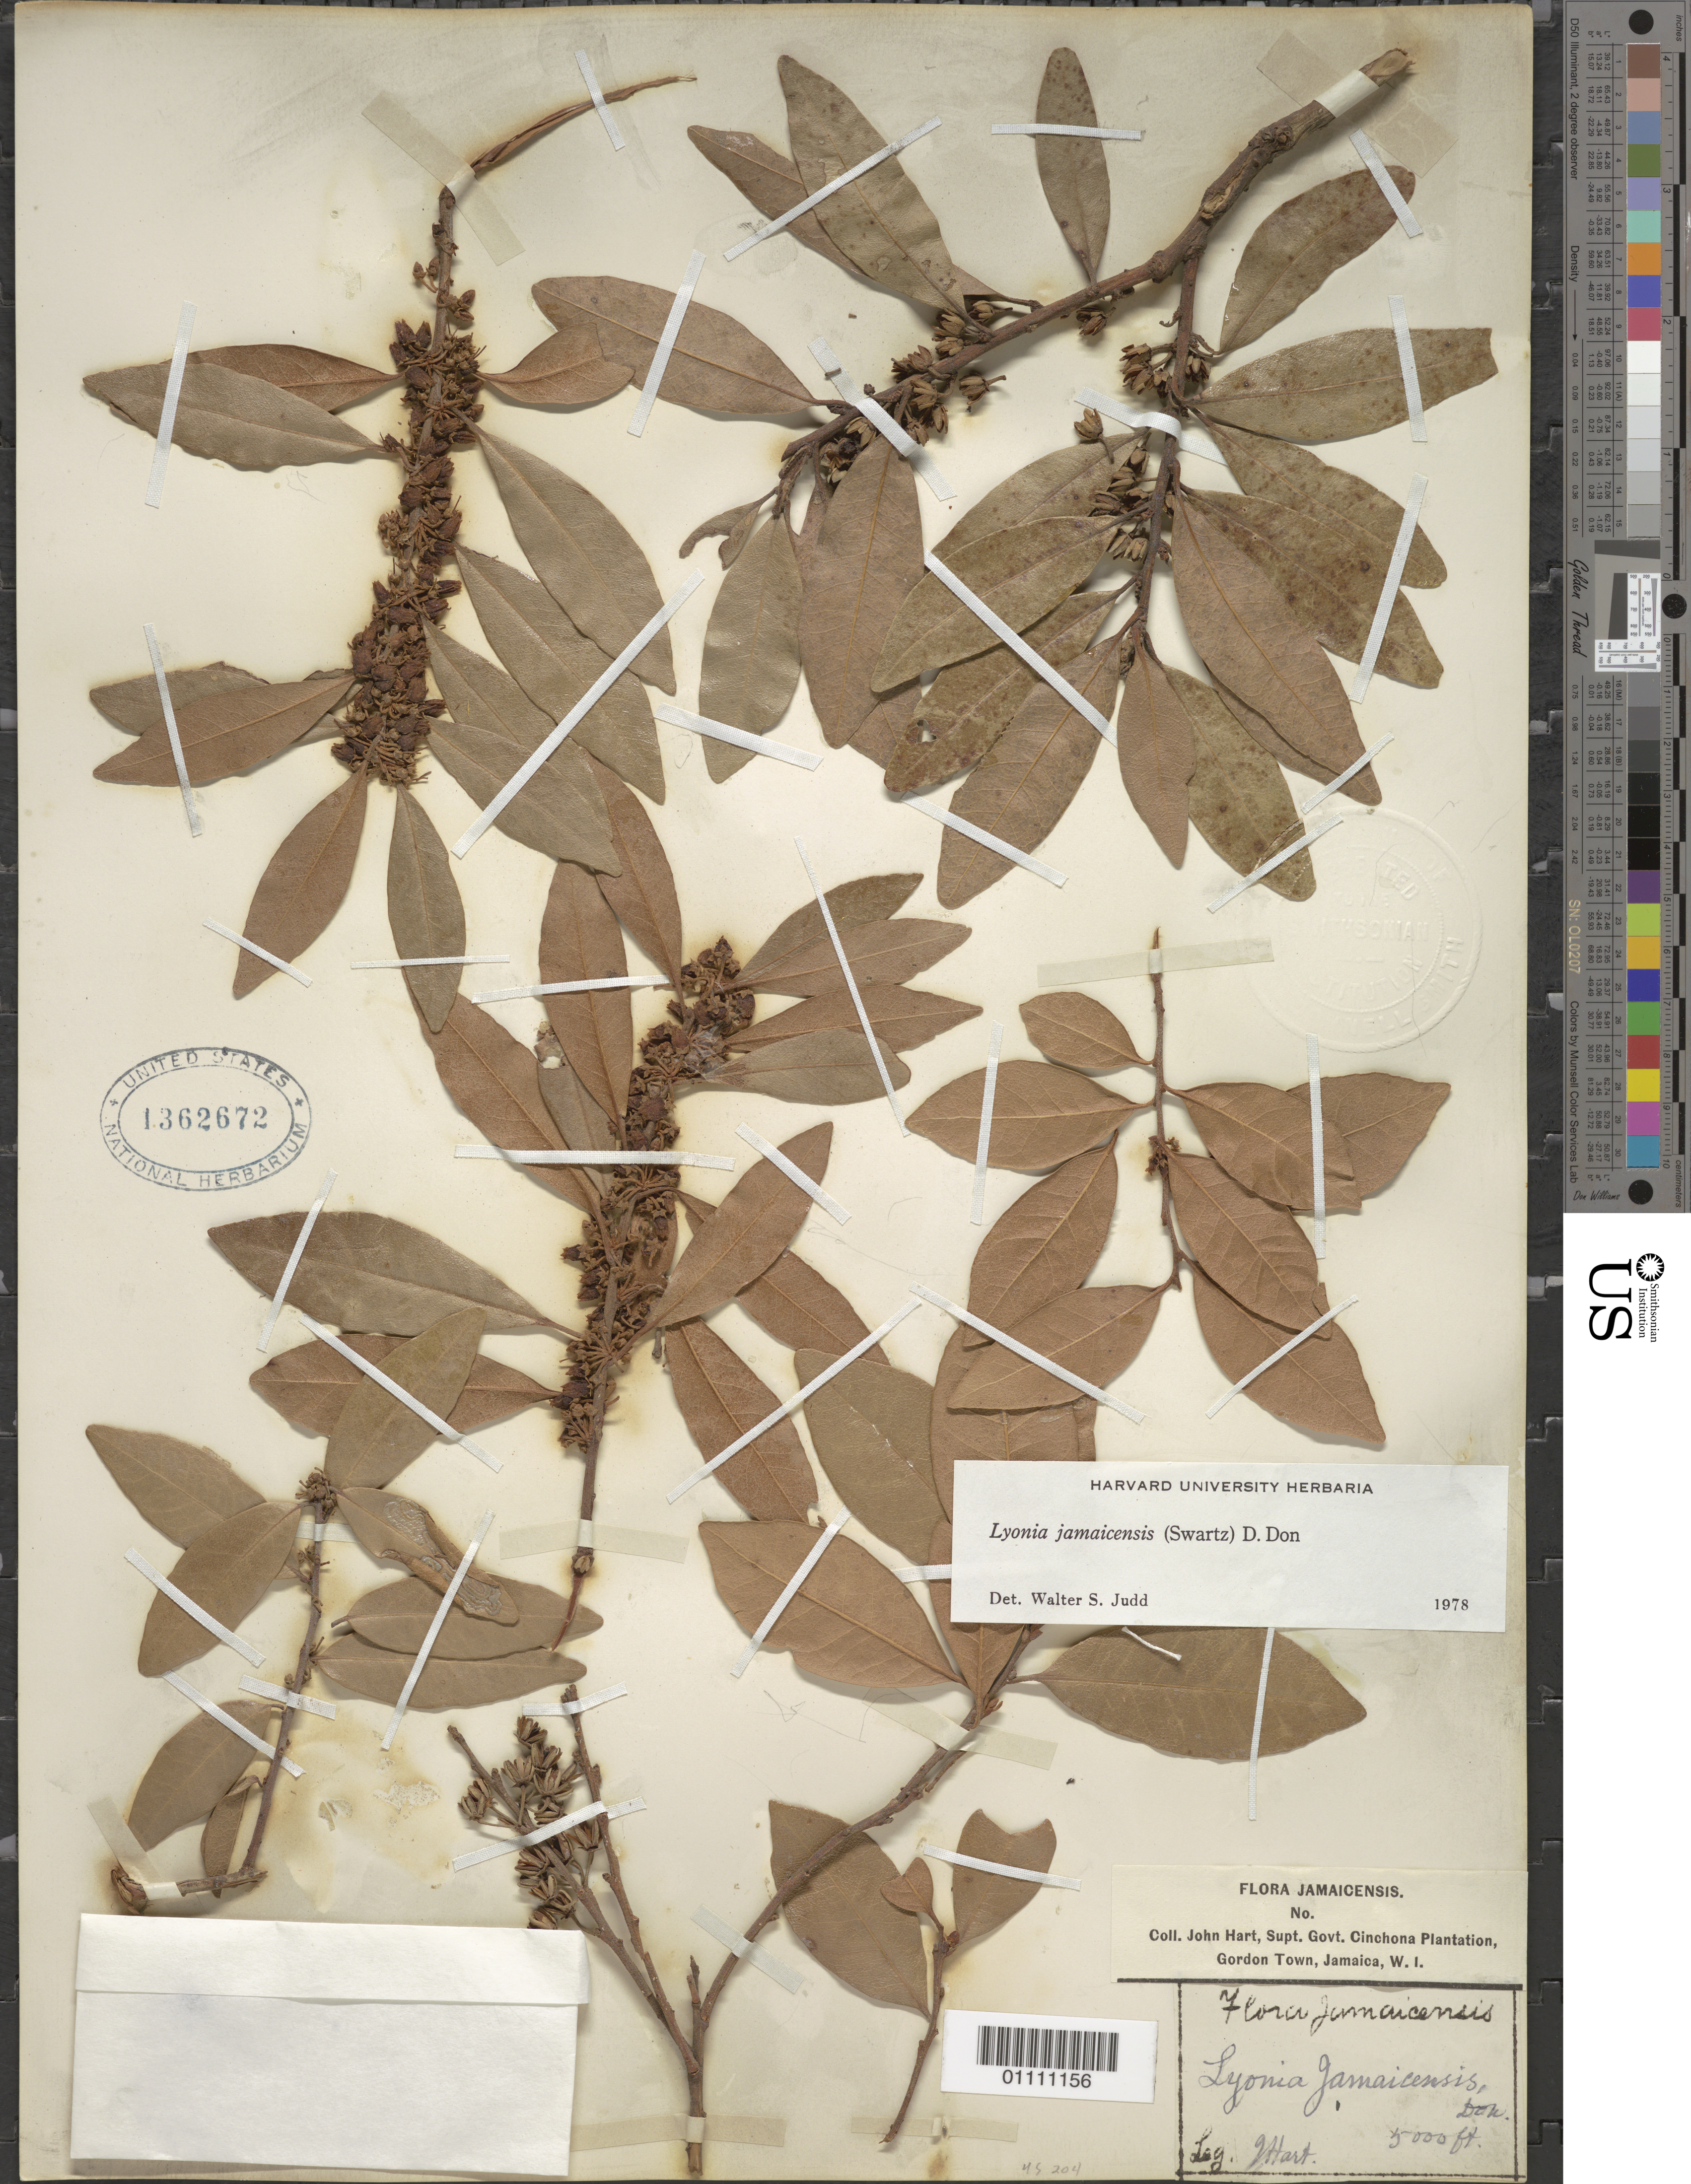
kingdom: Plantae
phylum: Tracheophyta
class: Magnoliopsida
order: Ericales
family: Ericaceae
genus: Lyonia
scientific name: Lyonia jamaicensis var. myrsinifolia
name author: (A. Rich.) Griseb.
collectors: J. Hart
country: Jamaica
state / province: Saint Andrew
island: Jamaica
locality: Cinchona Plantation, Gordon Town.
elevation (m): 1524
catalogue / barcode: US 1362672